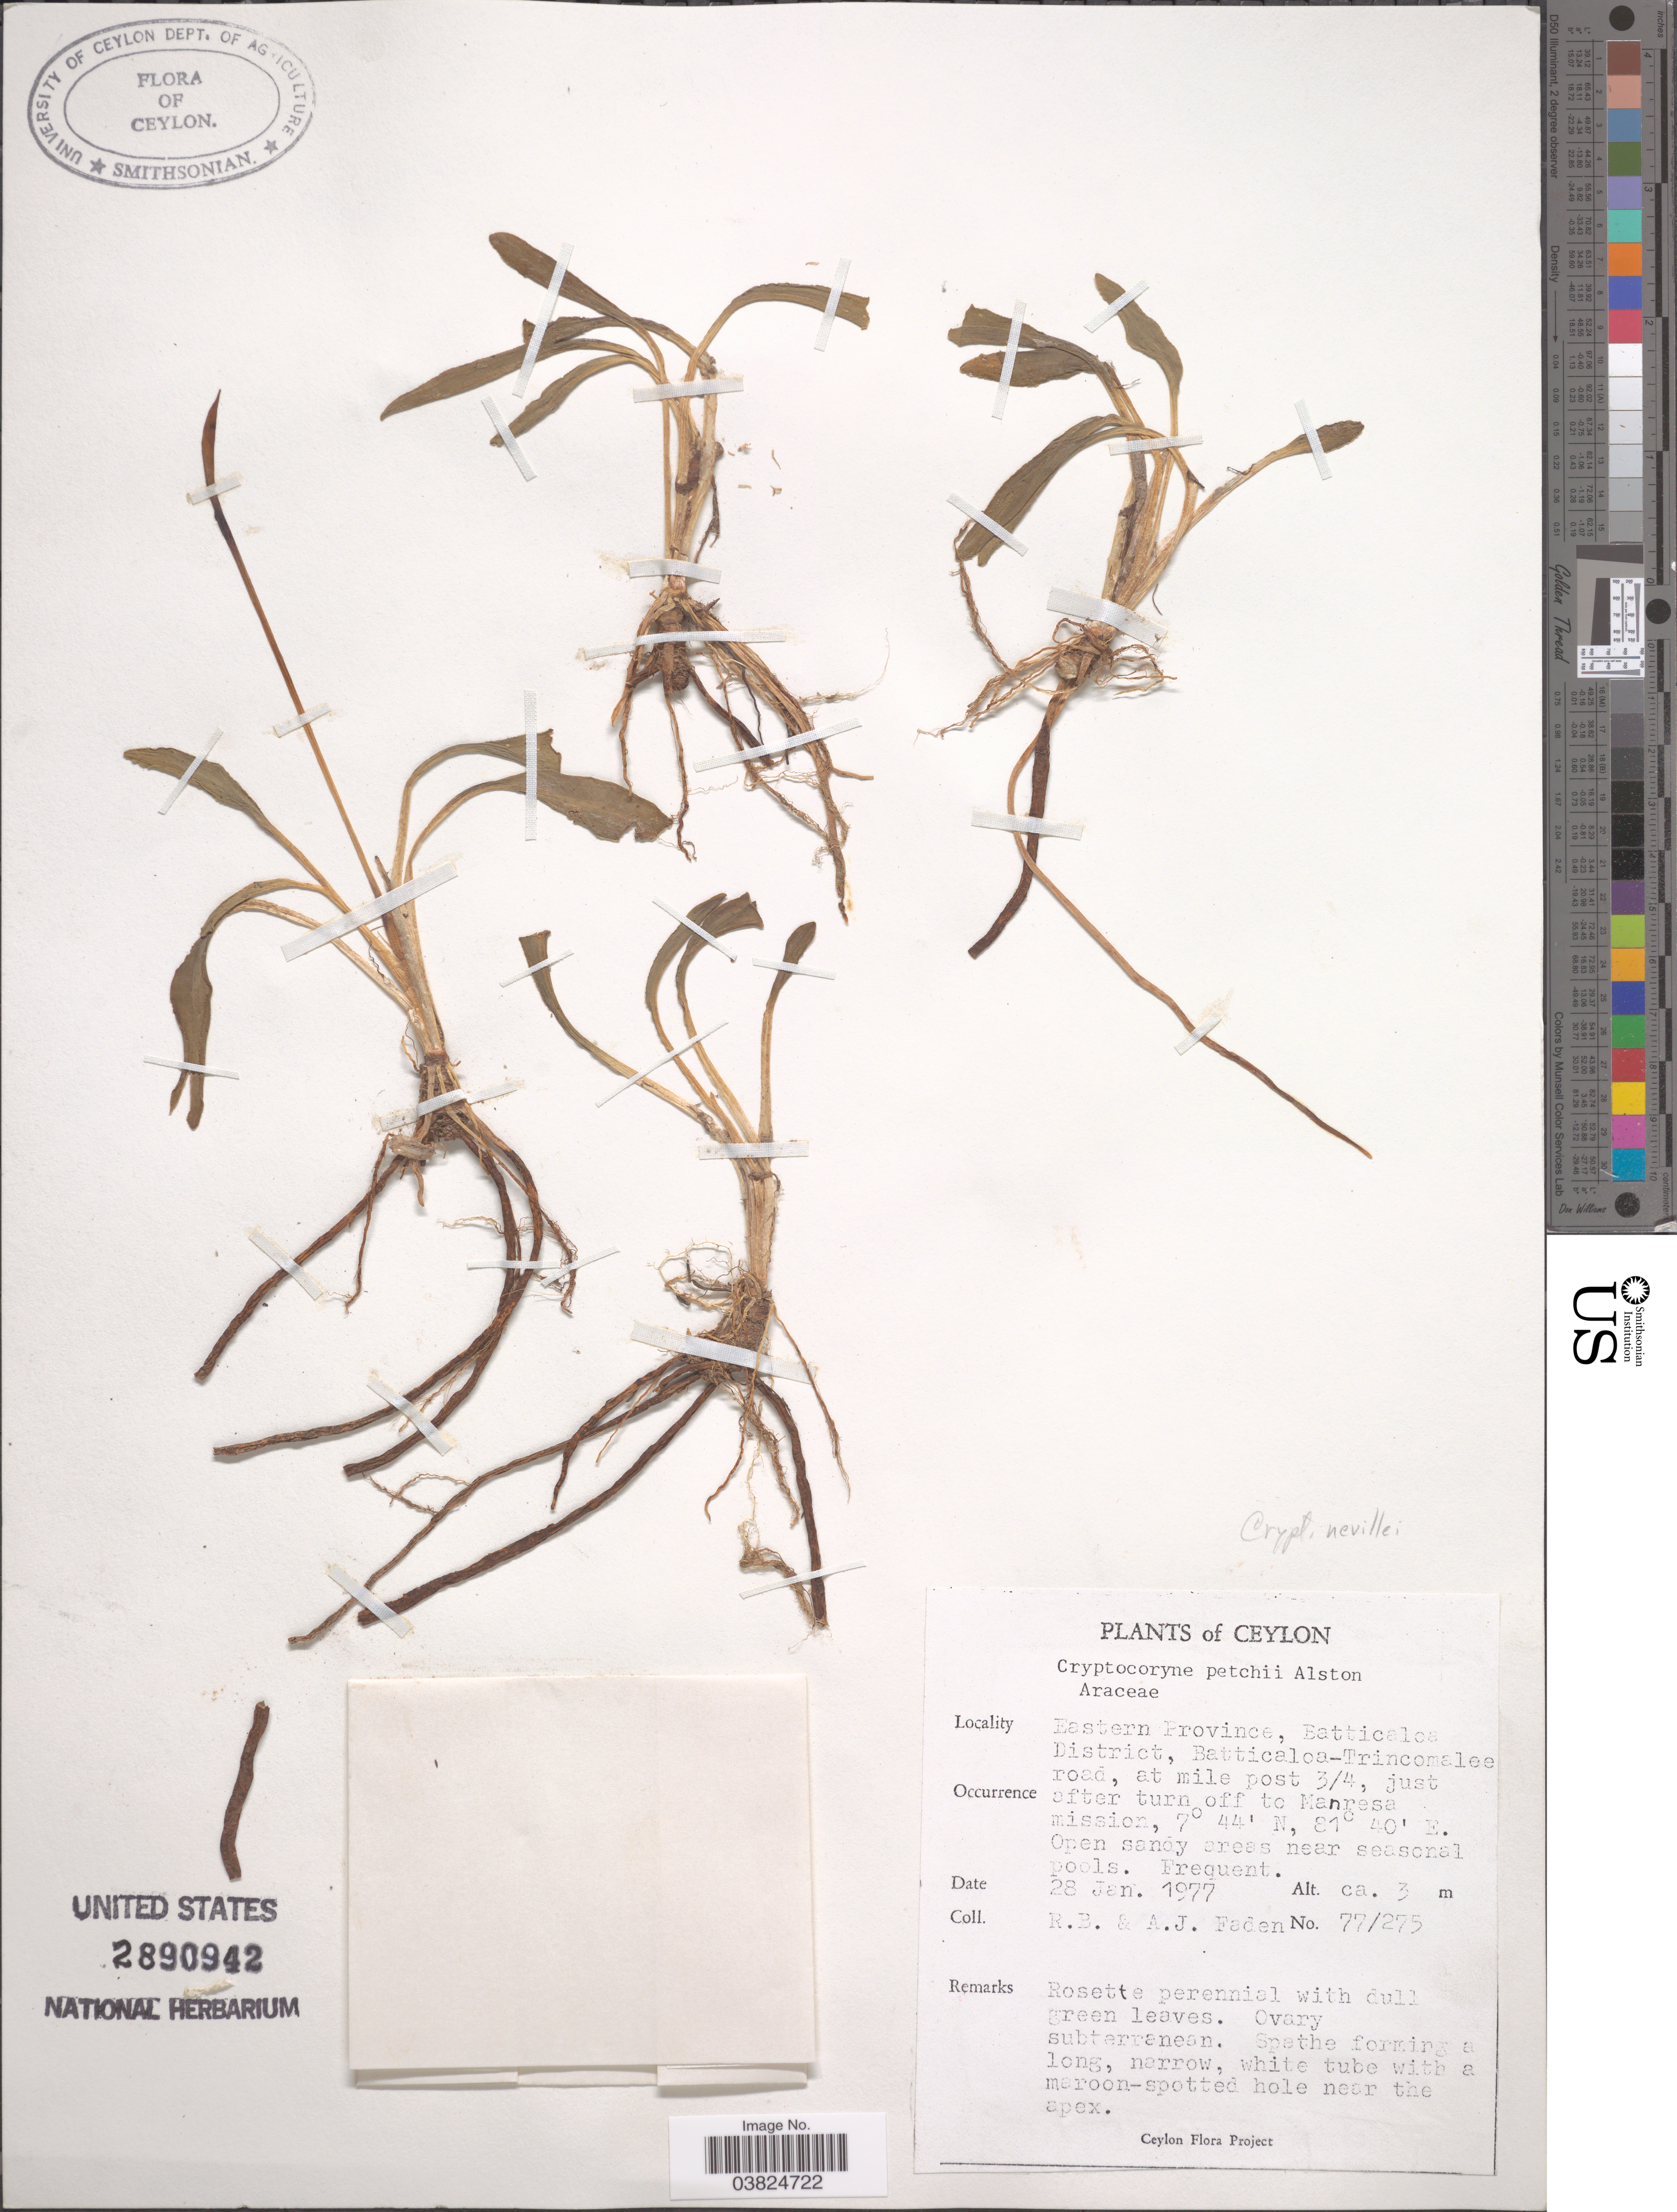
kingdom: Plantae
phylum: Tracheophyta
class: Liliopsida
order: Alismatales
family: Araceae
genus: Cryptocoryne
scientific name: Cryptocoryne nevillii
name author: Trimen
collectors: R. B. Faden & A. J. Faden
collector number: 77/275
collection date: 1977-01-28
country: Sri Lanka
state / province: Eastern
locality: Ceylon. Batticaloa District, Batticaloa-Trincomalee road, at mile post 3/4, just after turn off to Manresa mission.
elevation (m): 3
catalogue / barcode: US 2890942